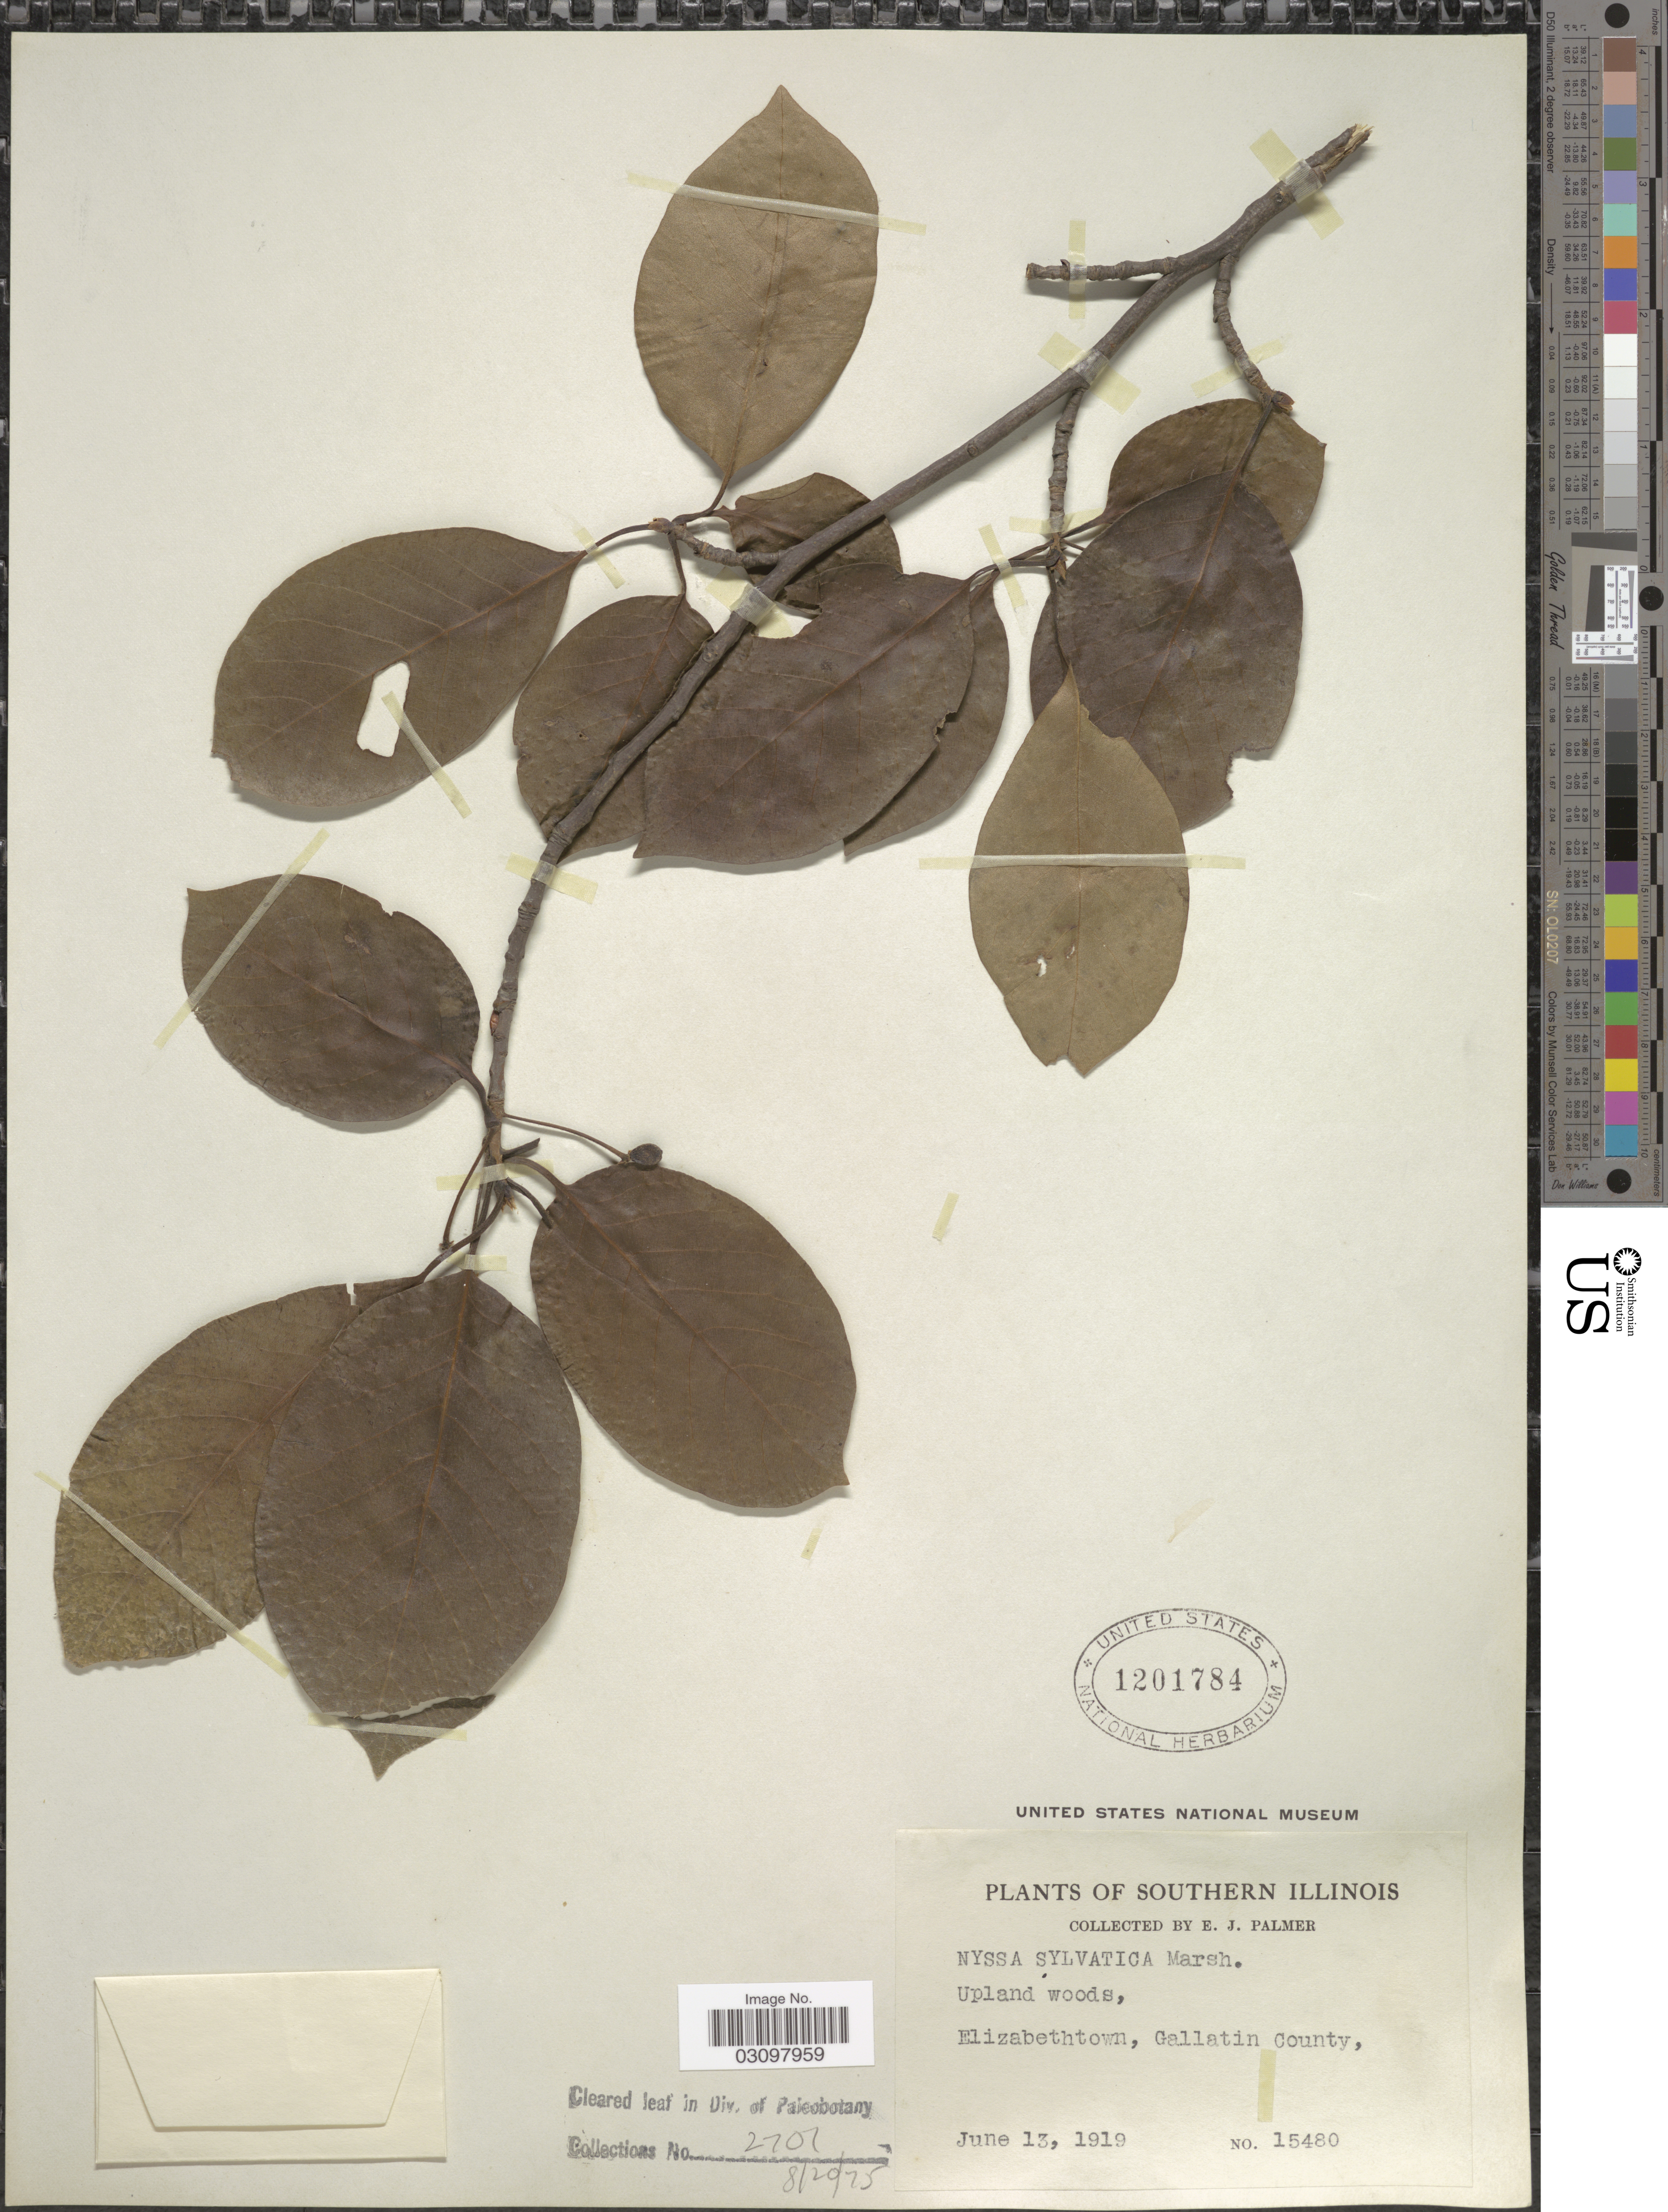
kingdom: Plantae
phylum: Tracheophyta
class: Magnoliopsida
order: Cornales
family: Nyssaceae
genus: Nyssa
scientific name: Nyssa sylvatica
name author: Marshall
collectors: E. J. Palmer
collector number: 15480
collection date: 1919-06-13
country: United States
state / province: Illinois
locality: Southern Illinois. Elizabethtown, Gallatin County.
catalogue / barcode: US 1201784